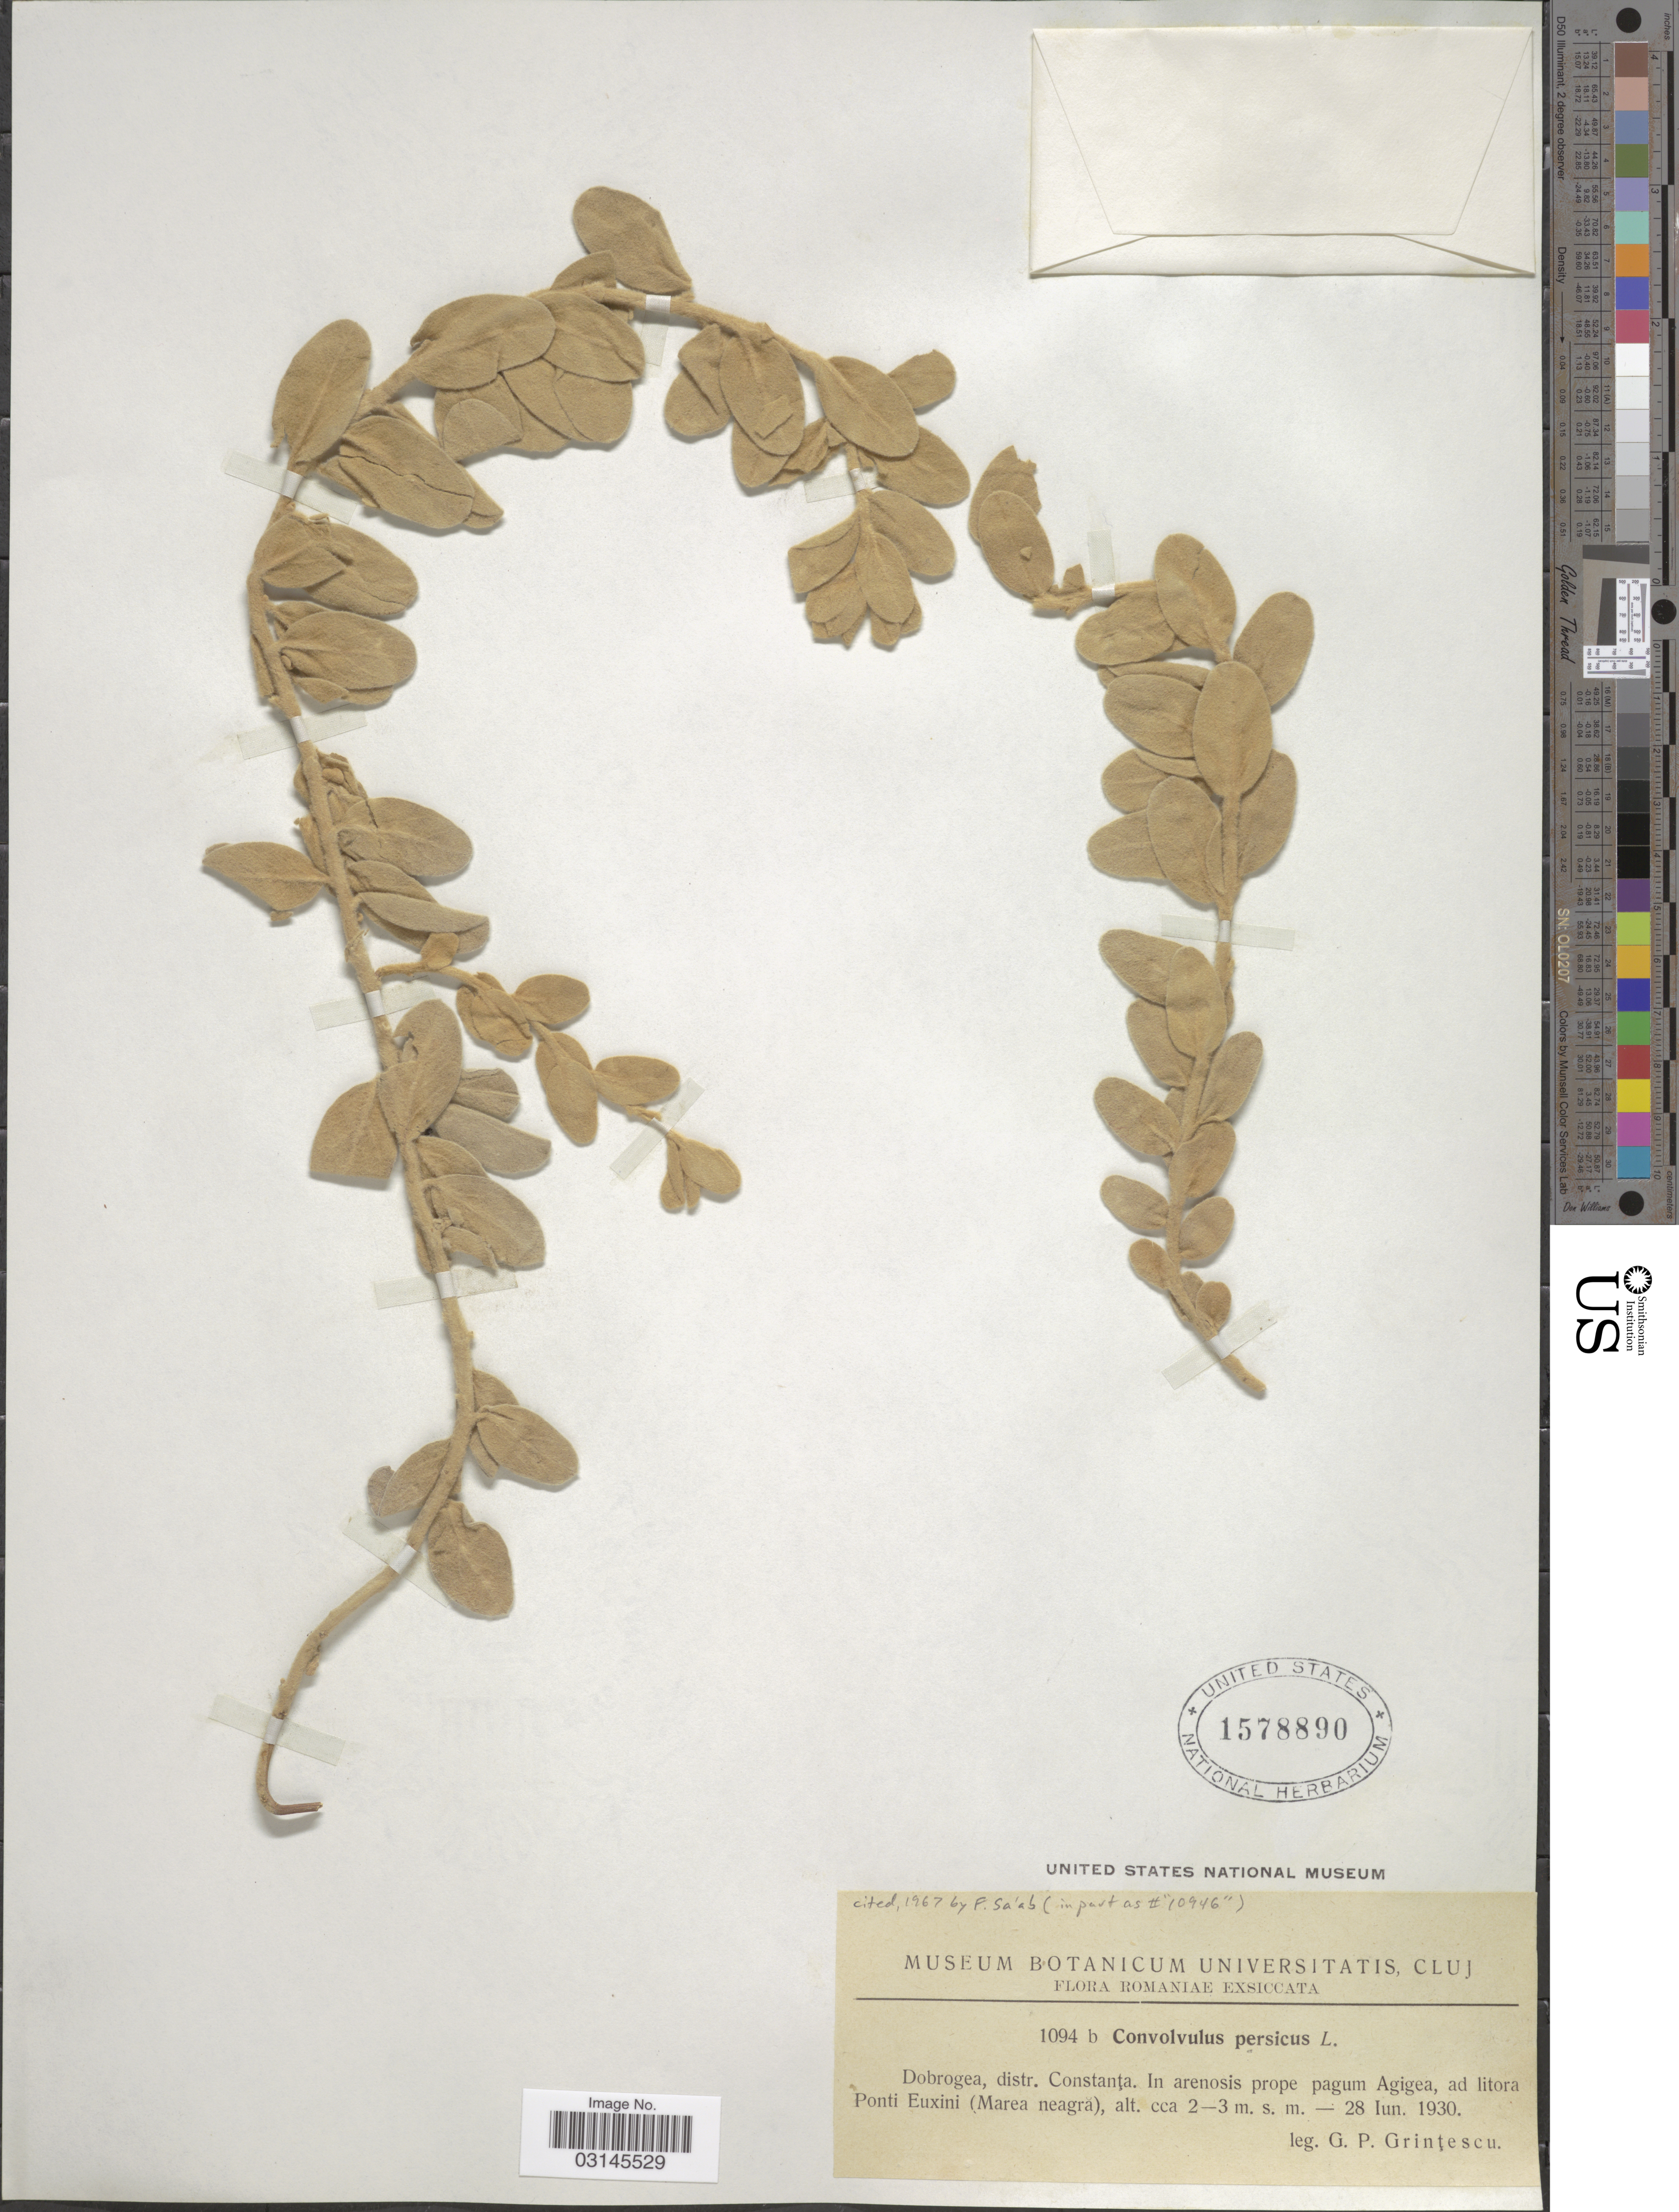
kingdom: Plantae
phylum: Tracheophyta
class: Magnoliopsida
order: Solanales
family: Convolvulaceae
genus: Convolvulus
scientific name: Convolvulus persicus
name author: L.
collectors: G. Grintescu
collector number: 1094b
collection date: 1930-06-28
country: Romania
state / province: Constanta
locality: Dobrogea, distr. Constanta. In arenosis prope pagum Agigea, ad litora Ponti Euxini (Marea neagra).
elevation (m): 2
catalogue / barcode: US 1578890